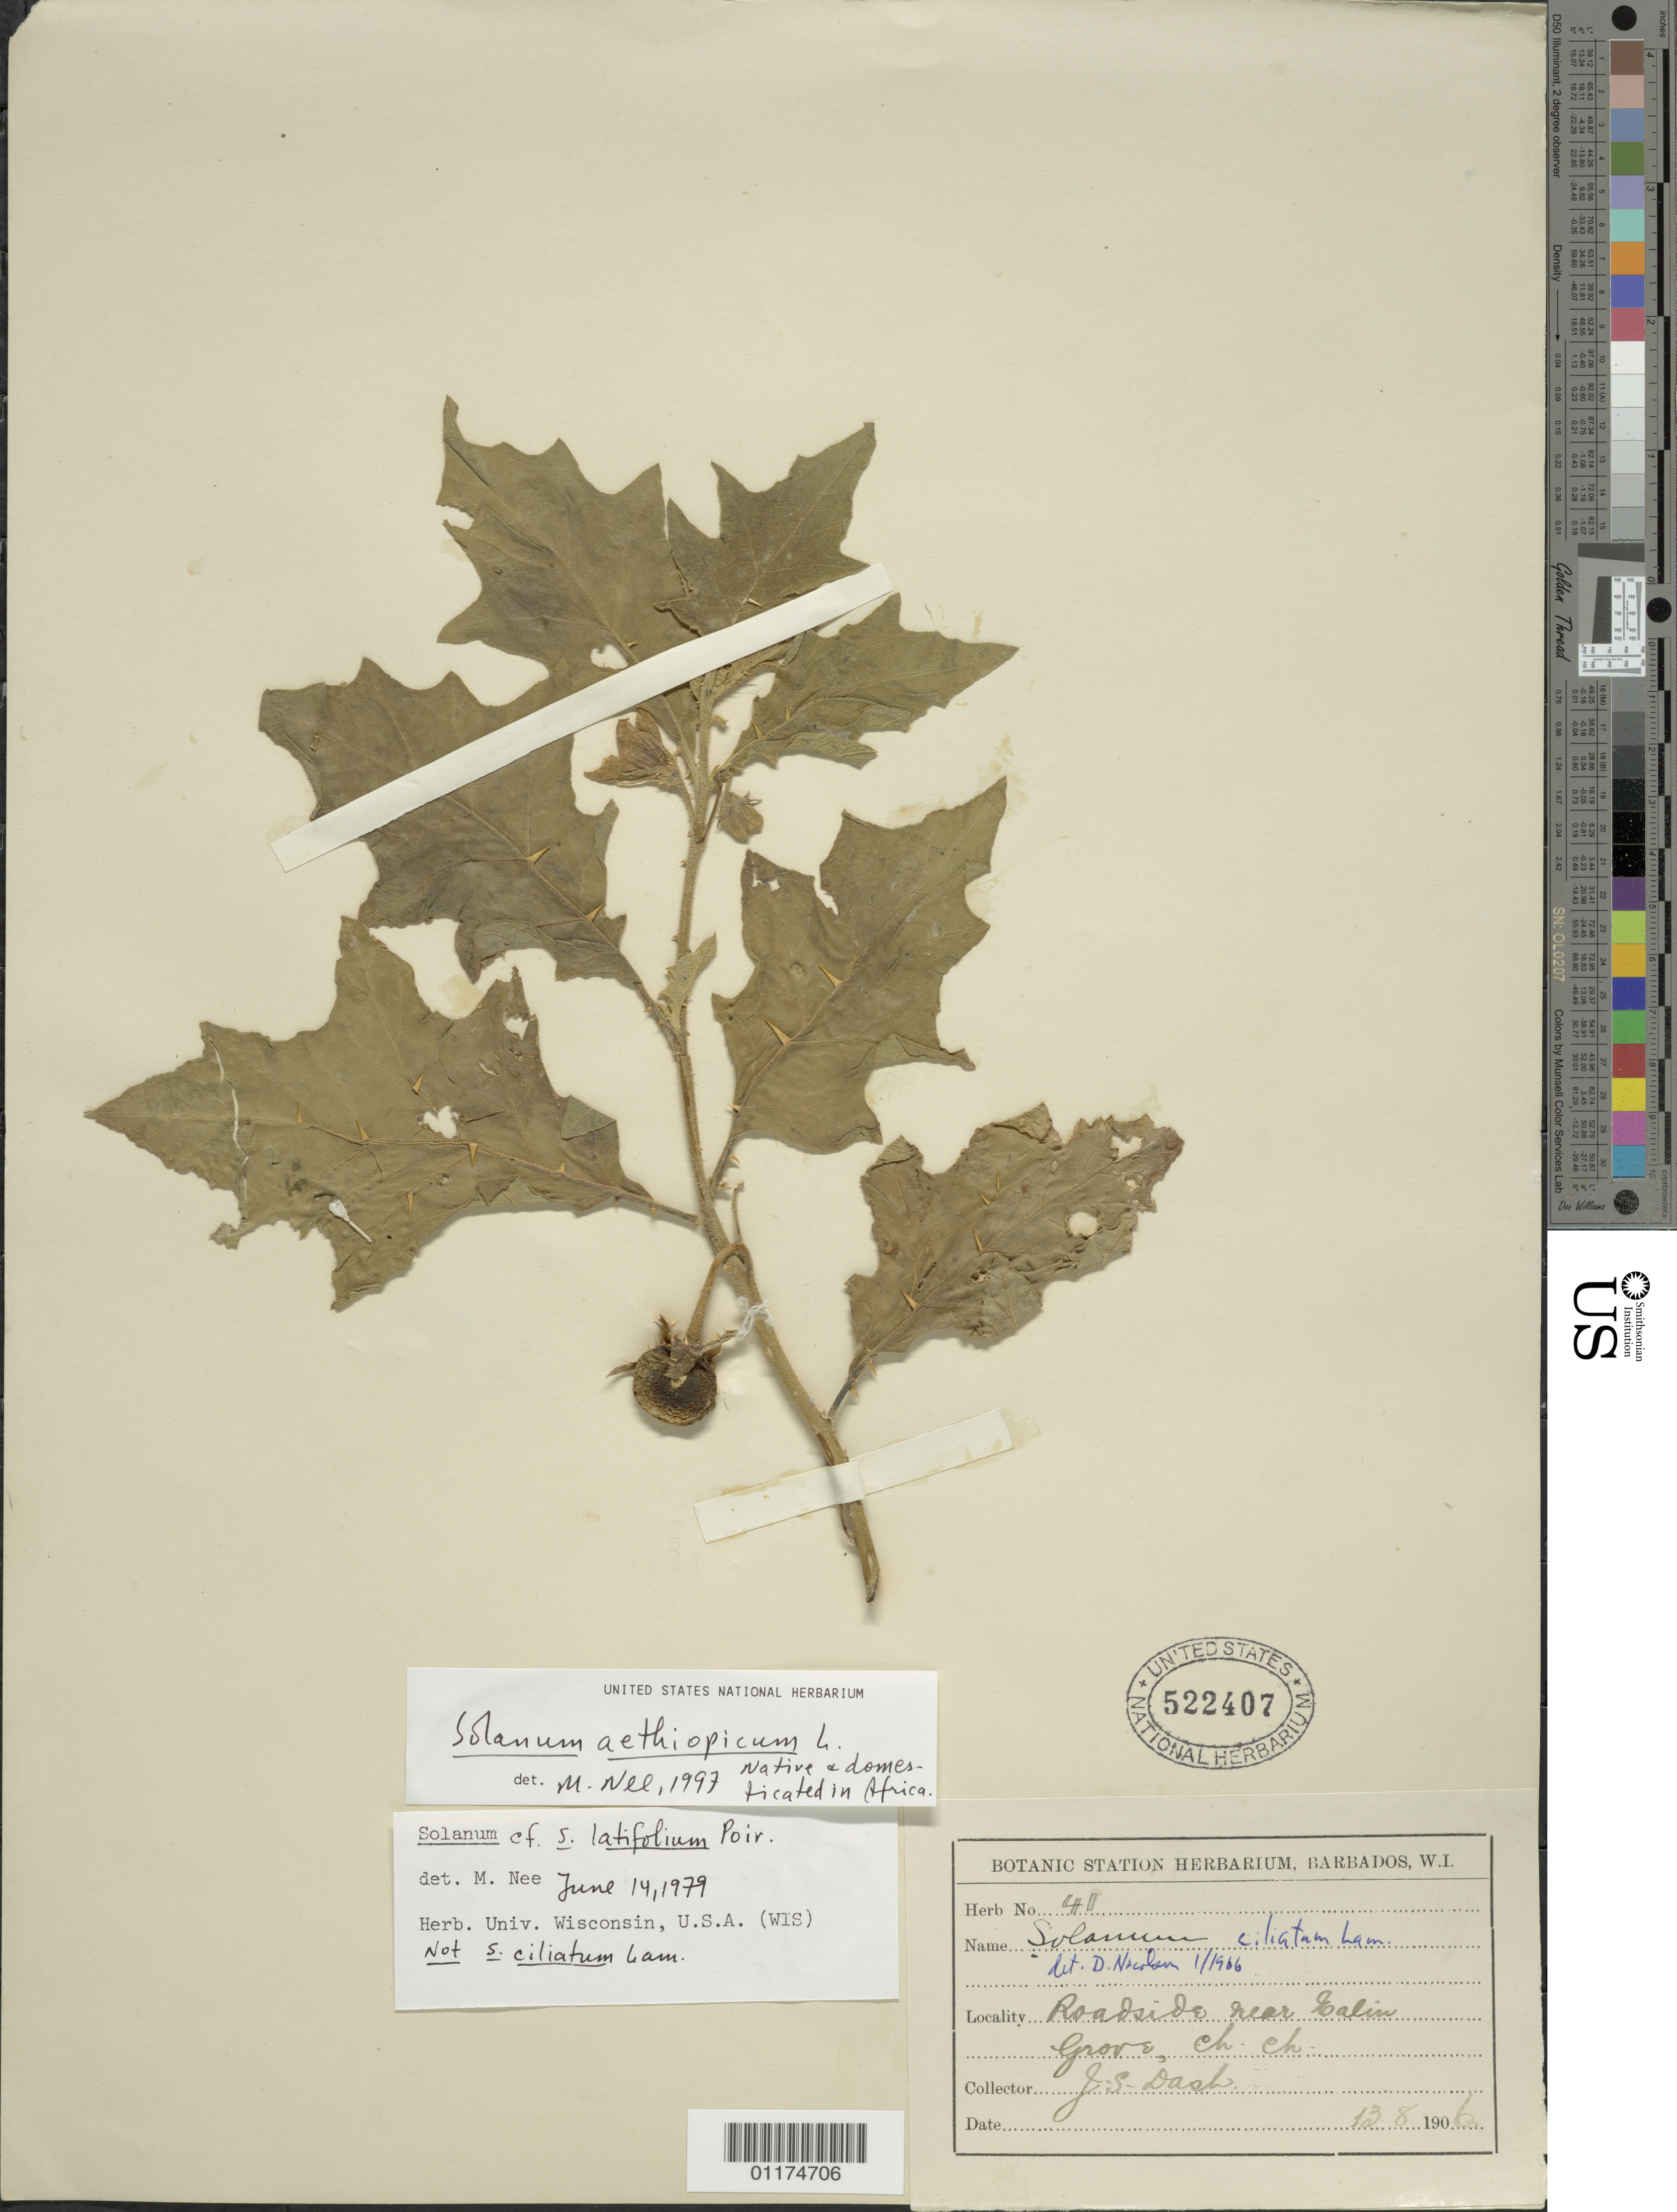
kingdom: Plantae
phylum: Tracheophyta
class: Magnoliopsida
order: Solanales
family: Solanaceae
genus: Solanum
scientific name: Solanum aethiopicum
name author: L.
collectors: J. Dash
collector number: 41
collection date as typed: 13 Aug 1906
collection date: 1906-08-13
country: Barbados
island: Barbados I.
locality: Roadside, near Ealin Grove, ch. ch.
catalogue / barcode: US 522407